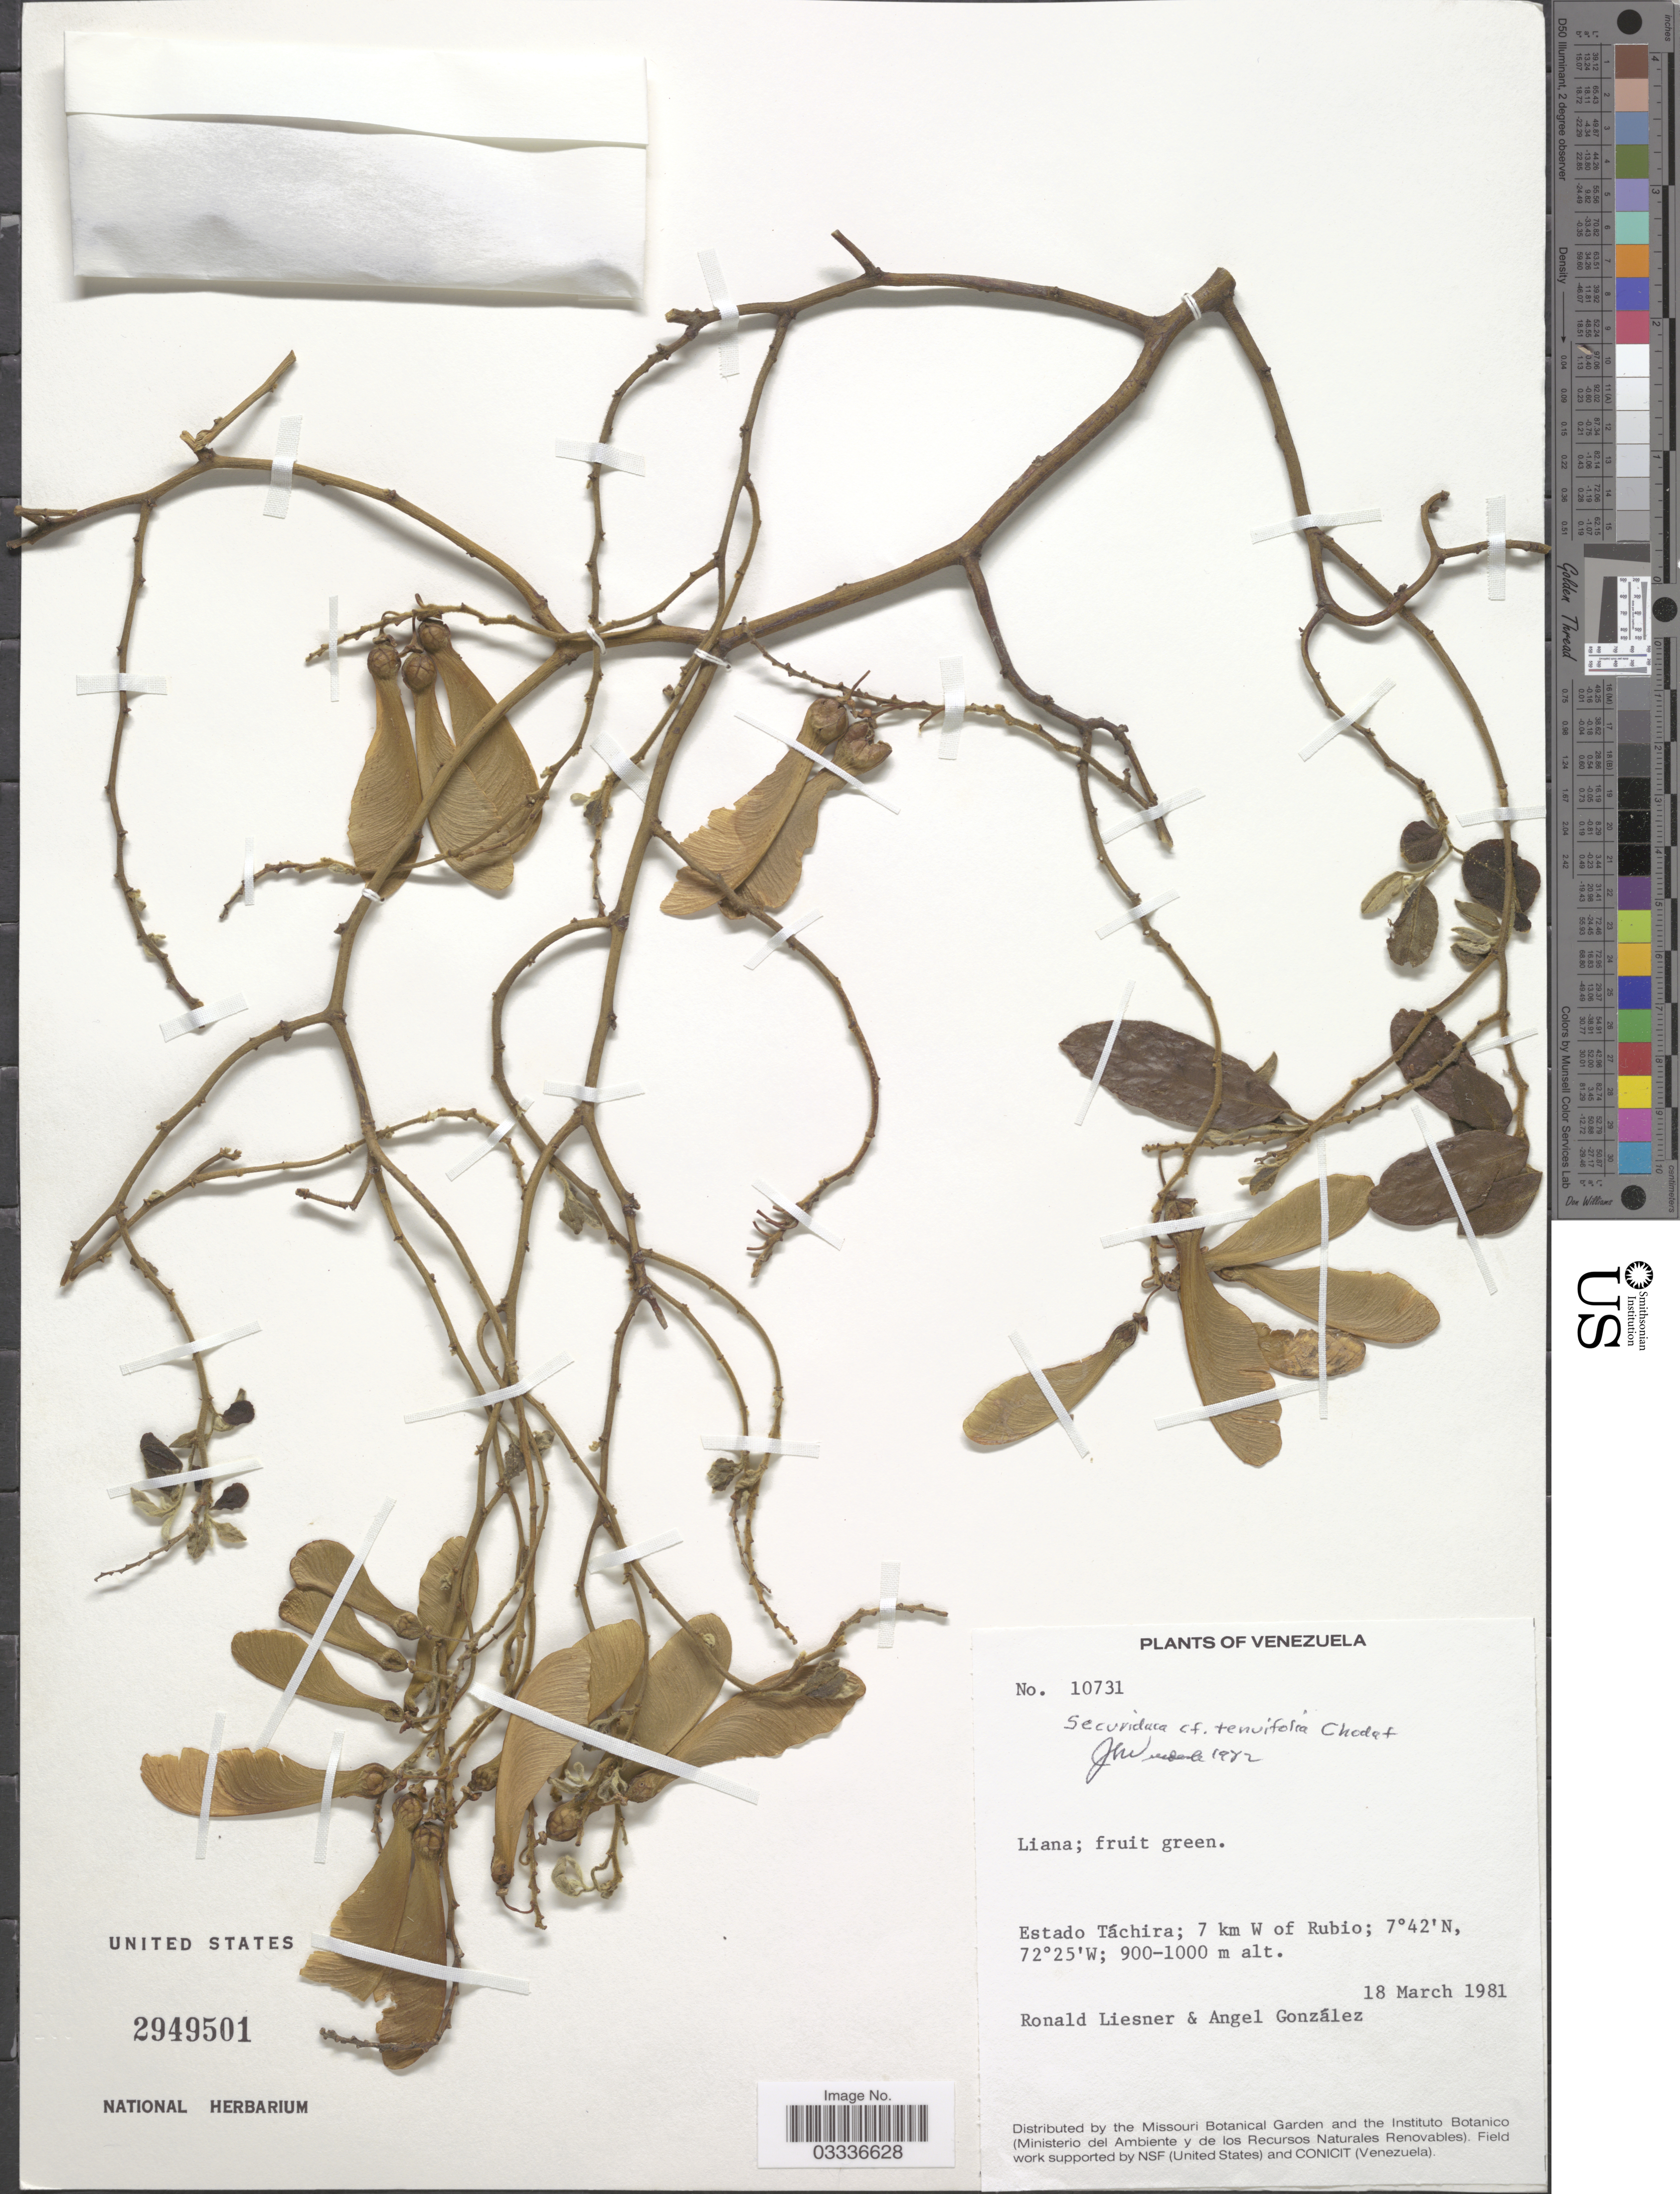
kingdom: Plantae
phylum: Tracheophyta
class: Magnoliopsida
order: Fabales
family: Polygalaceae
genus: Securidaca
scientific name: Securidaca tenuifolia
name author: Chodat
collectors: R. L. Liesner & A. C. González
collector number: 10731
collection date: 1981-03-18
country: Venezuela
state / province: Tachira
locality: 7 km W of Rubio.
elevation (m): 900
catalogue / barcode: US 2949501